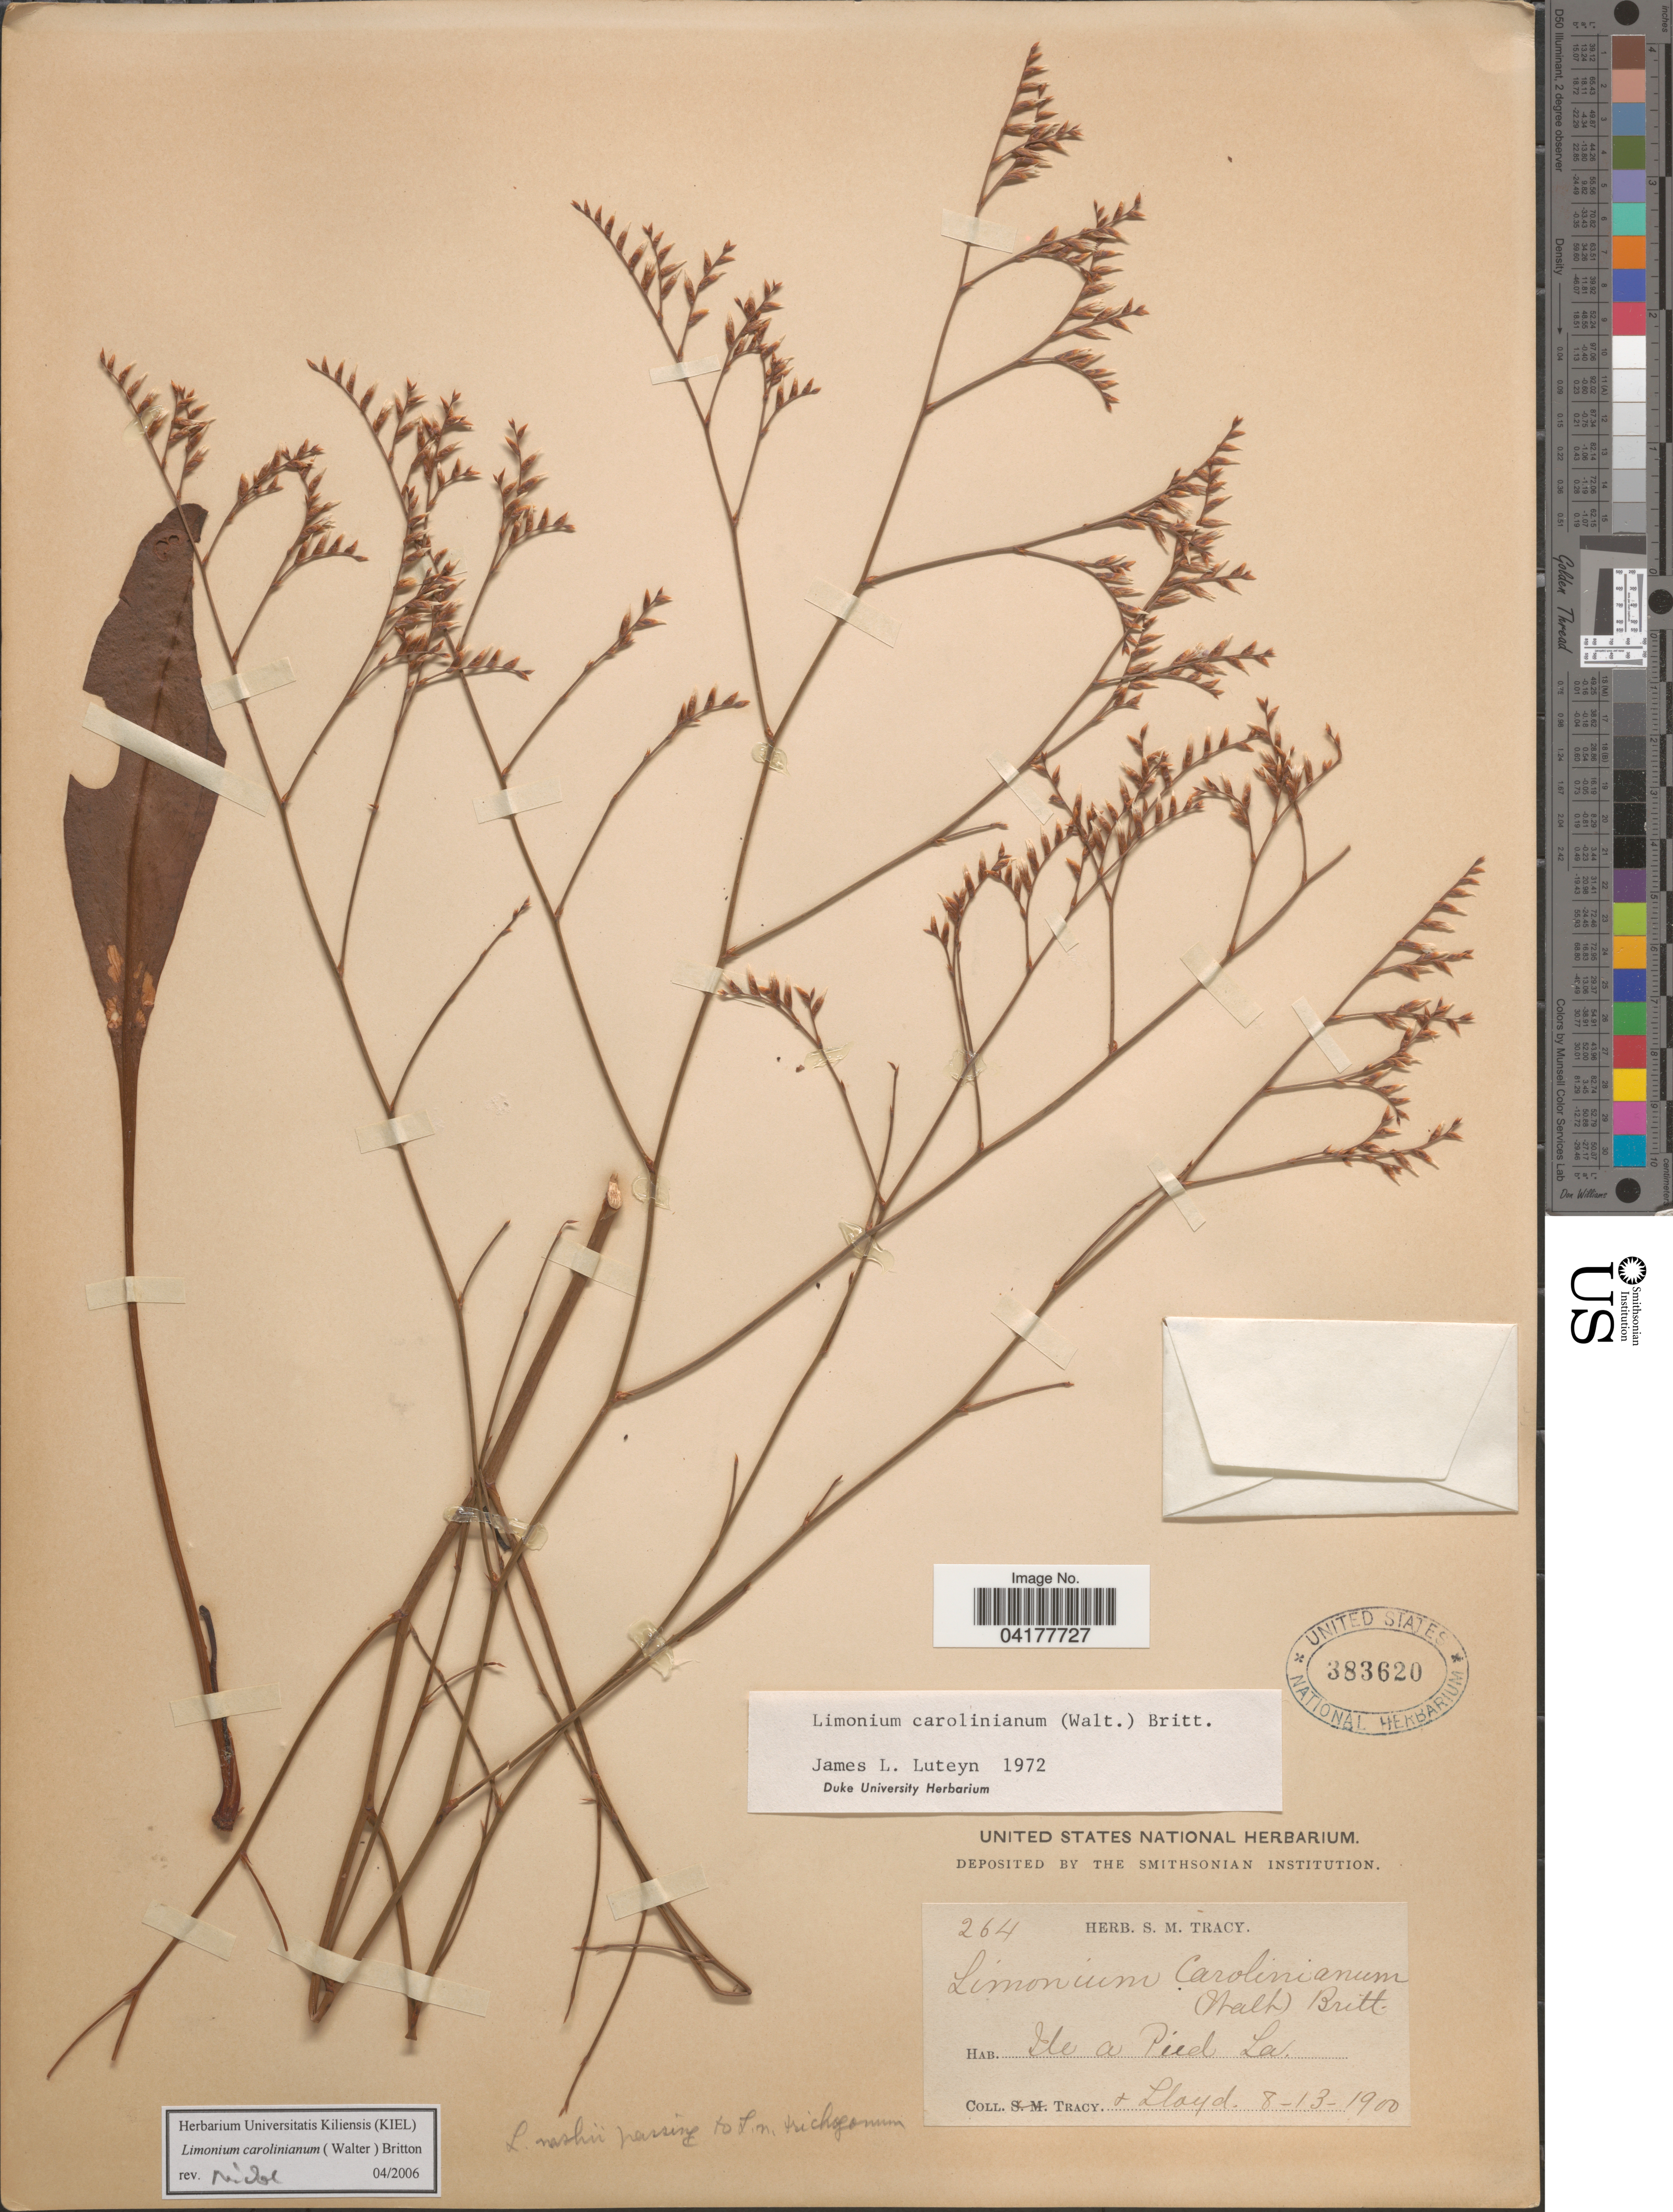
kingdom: Plantae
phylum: Tracheophyta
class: Magnoliopsida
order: Caryophyllales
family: Plumbaginaceae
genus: Limonium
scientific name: Limonium carolinianum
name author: (Walter) Britton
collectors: -. Tracy & -- Lloyd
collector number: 264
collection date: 1900-08-13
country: United States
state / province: Louisiana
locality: Ile a Pied.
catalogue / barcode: US 383620